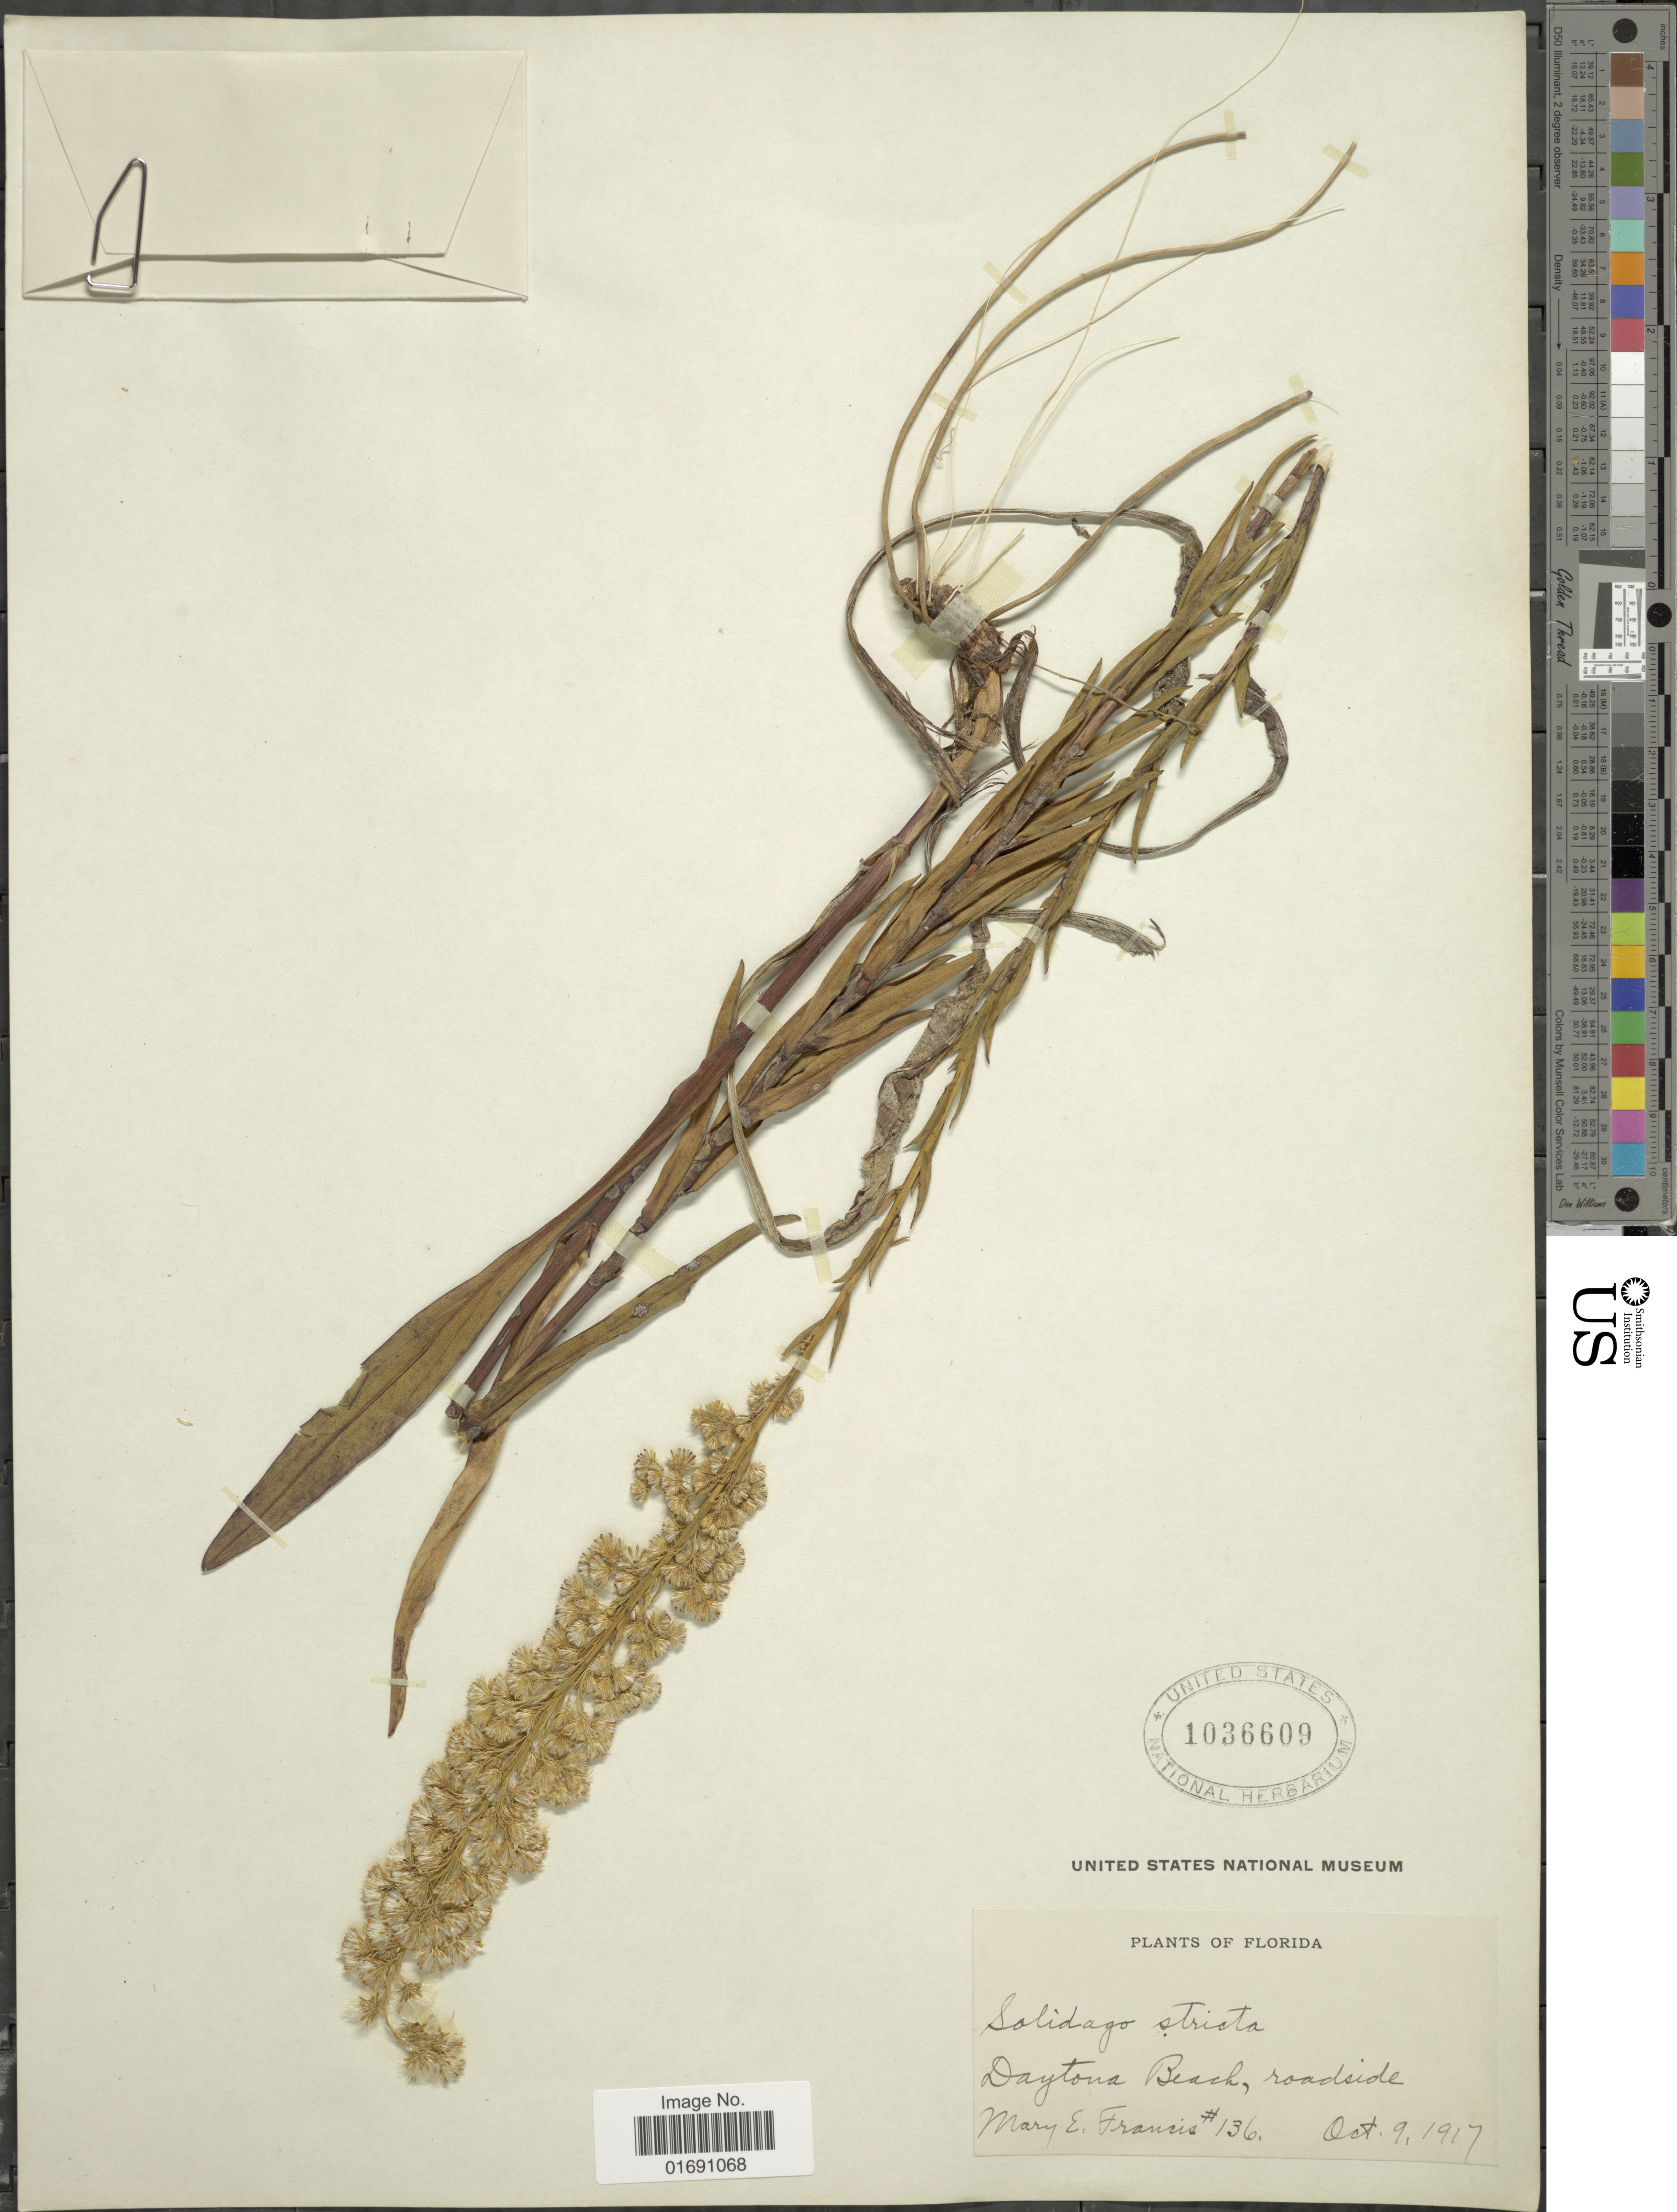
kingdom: Plantae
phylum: Tracheophyta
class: Magnoliopsida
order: Asterales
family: Asteraceae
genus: Solidago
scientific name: Solidago stricta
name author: Aiton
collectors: M. E. Francis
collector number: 136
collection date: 1917-10-09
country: United States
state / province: Florida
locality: Daytona Beach, roadside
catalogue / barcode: US 1036609